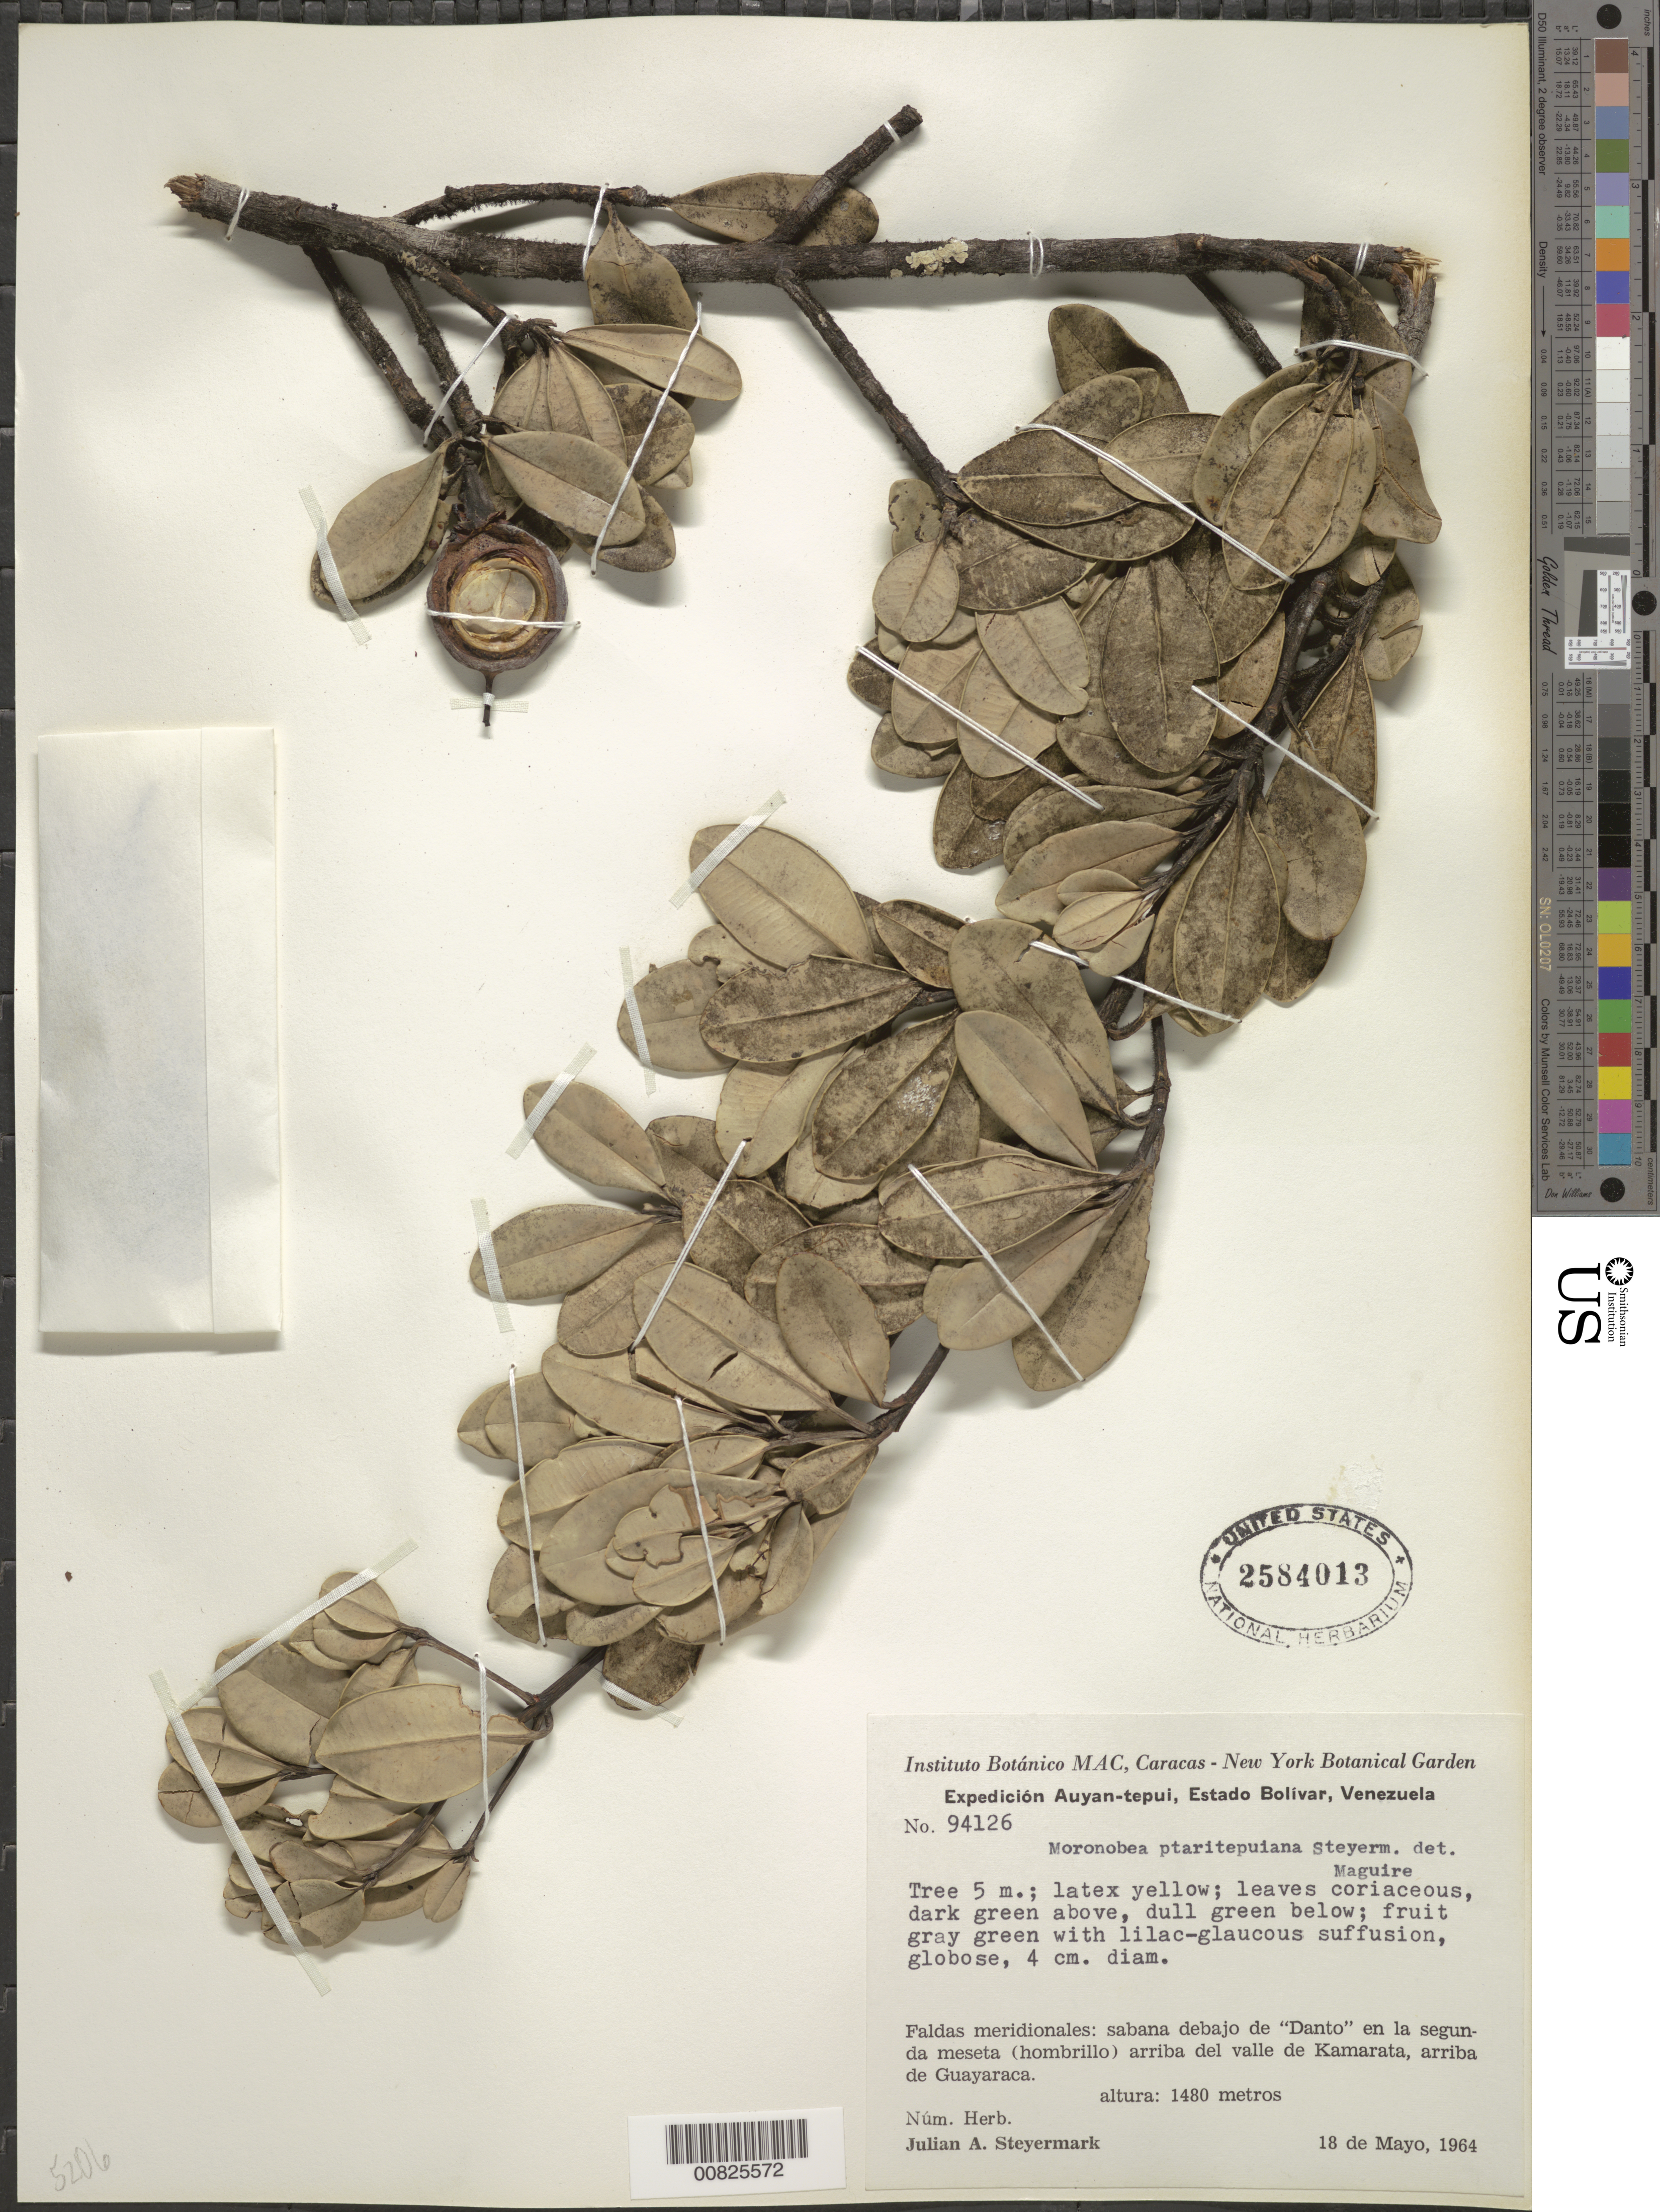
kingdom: Plantae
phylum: Tracheophyta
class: Magnoliopsida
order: Malpighiales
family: Clusiaceae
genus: Moronobea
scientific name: Moronobea ptaritepuiana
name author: Steyerm.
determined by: Maguire, Bassett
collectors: J. Steyermark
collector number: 94126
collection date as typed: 18-May-64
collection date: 1964-05-18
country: Venezuela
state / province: Bolívar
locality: Auyan-tepuí, Kamarata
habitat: Sabana debajo de "Danto" en la segunda meseta (hombrillo) arriba del valle de Kamarata, arriba de Guayaraca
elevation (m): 1480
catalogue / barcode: US 2584013